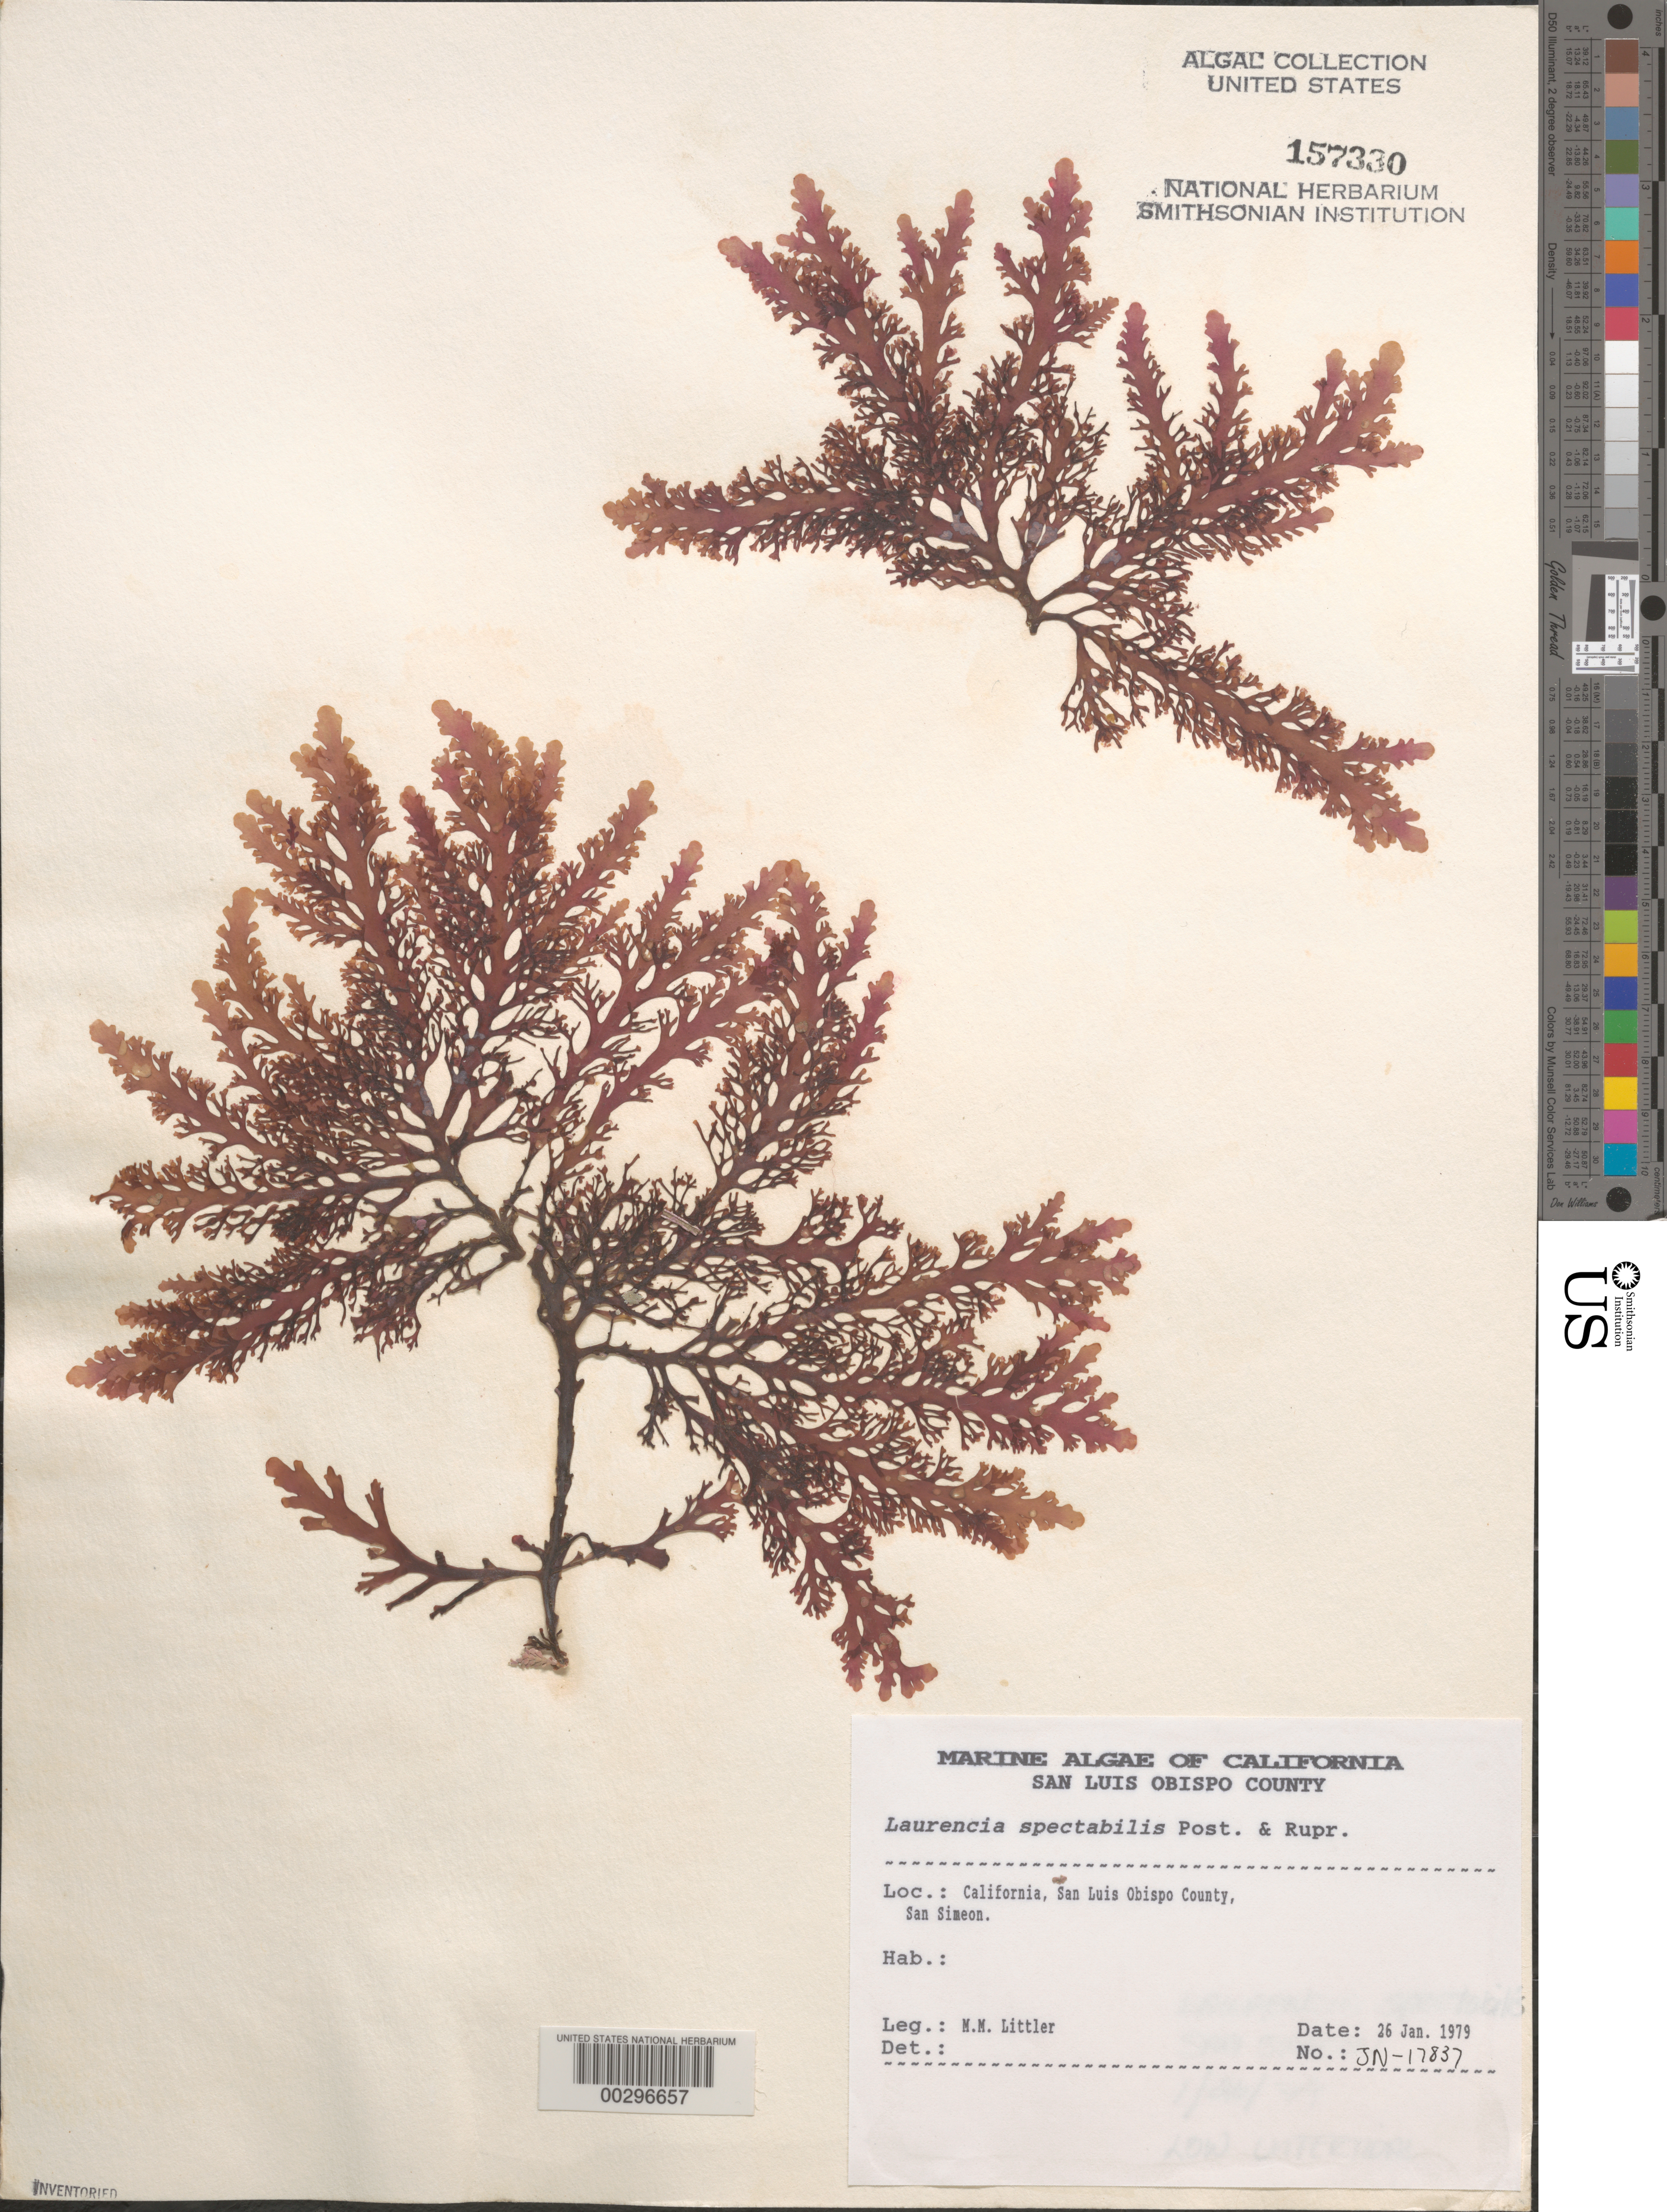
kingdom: Plantae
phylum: Rhodophyta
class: Florideophyceae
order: Ceramiales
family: Rhodomelaceae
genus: Osmundea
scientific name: Osmundea spectabilis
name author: (Postels & Rupr.) K.W. Nam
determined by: Algae name updating Project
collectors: M. M. Littler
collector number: Jn-17837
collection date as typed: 26 Jan 1979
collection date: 1979-01-26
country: United States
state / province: California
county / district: San Luis Obispo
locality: San Simeon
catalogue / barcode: US 157330